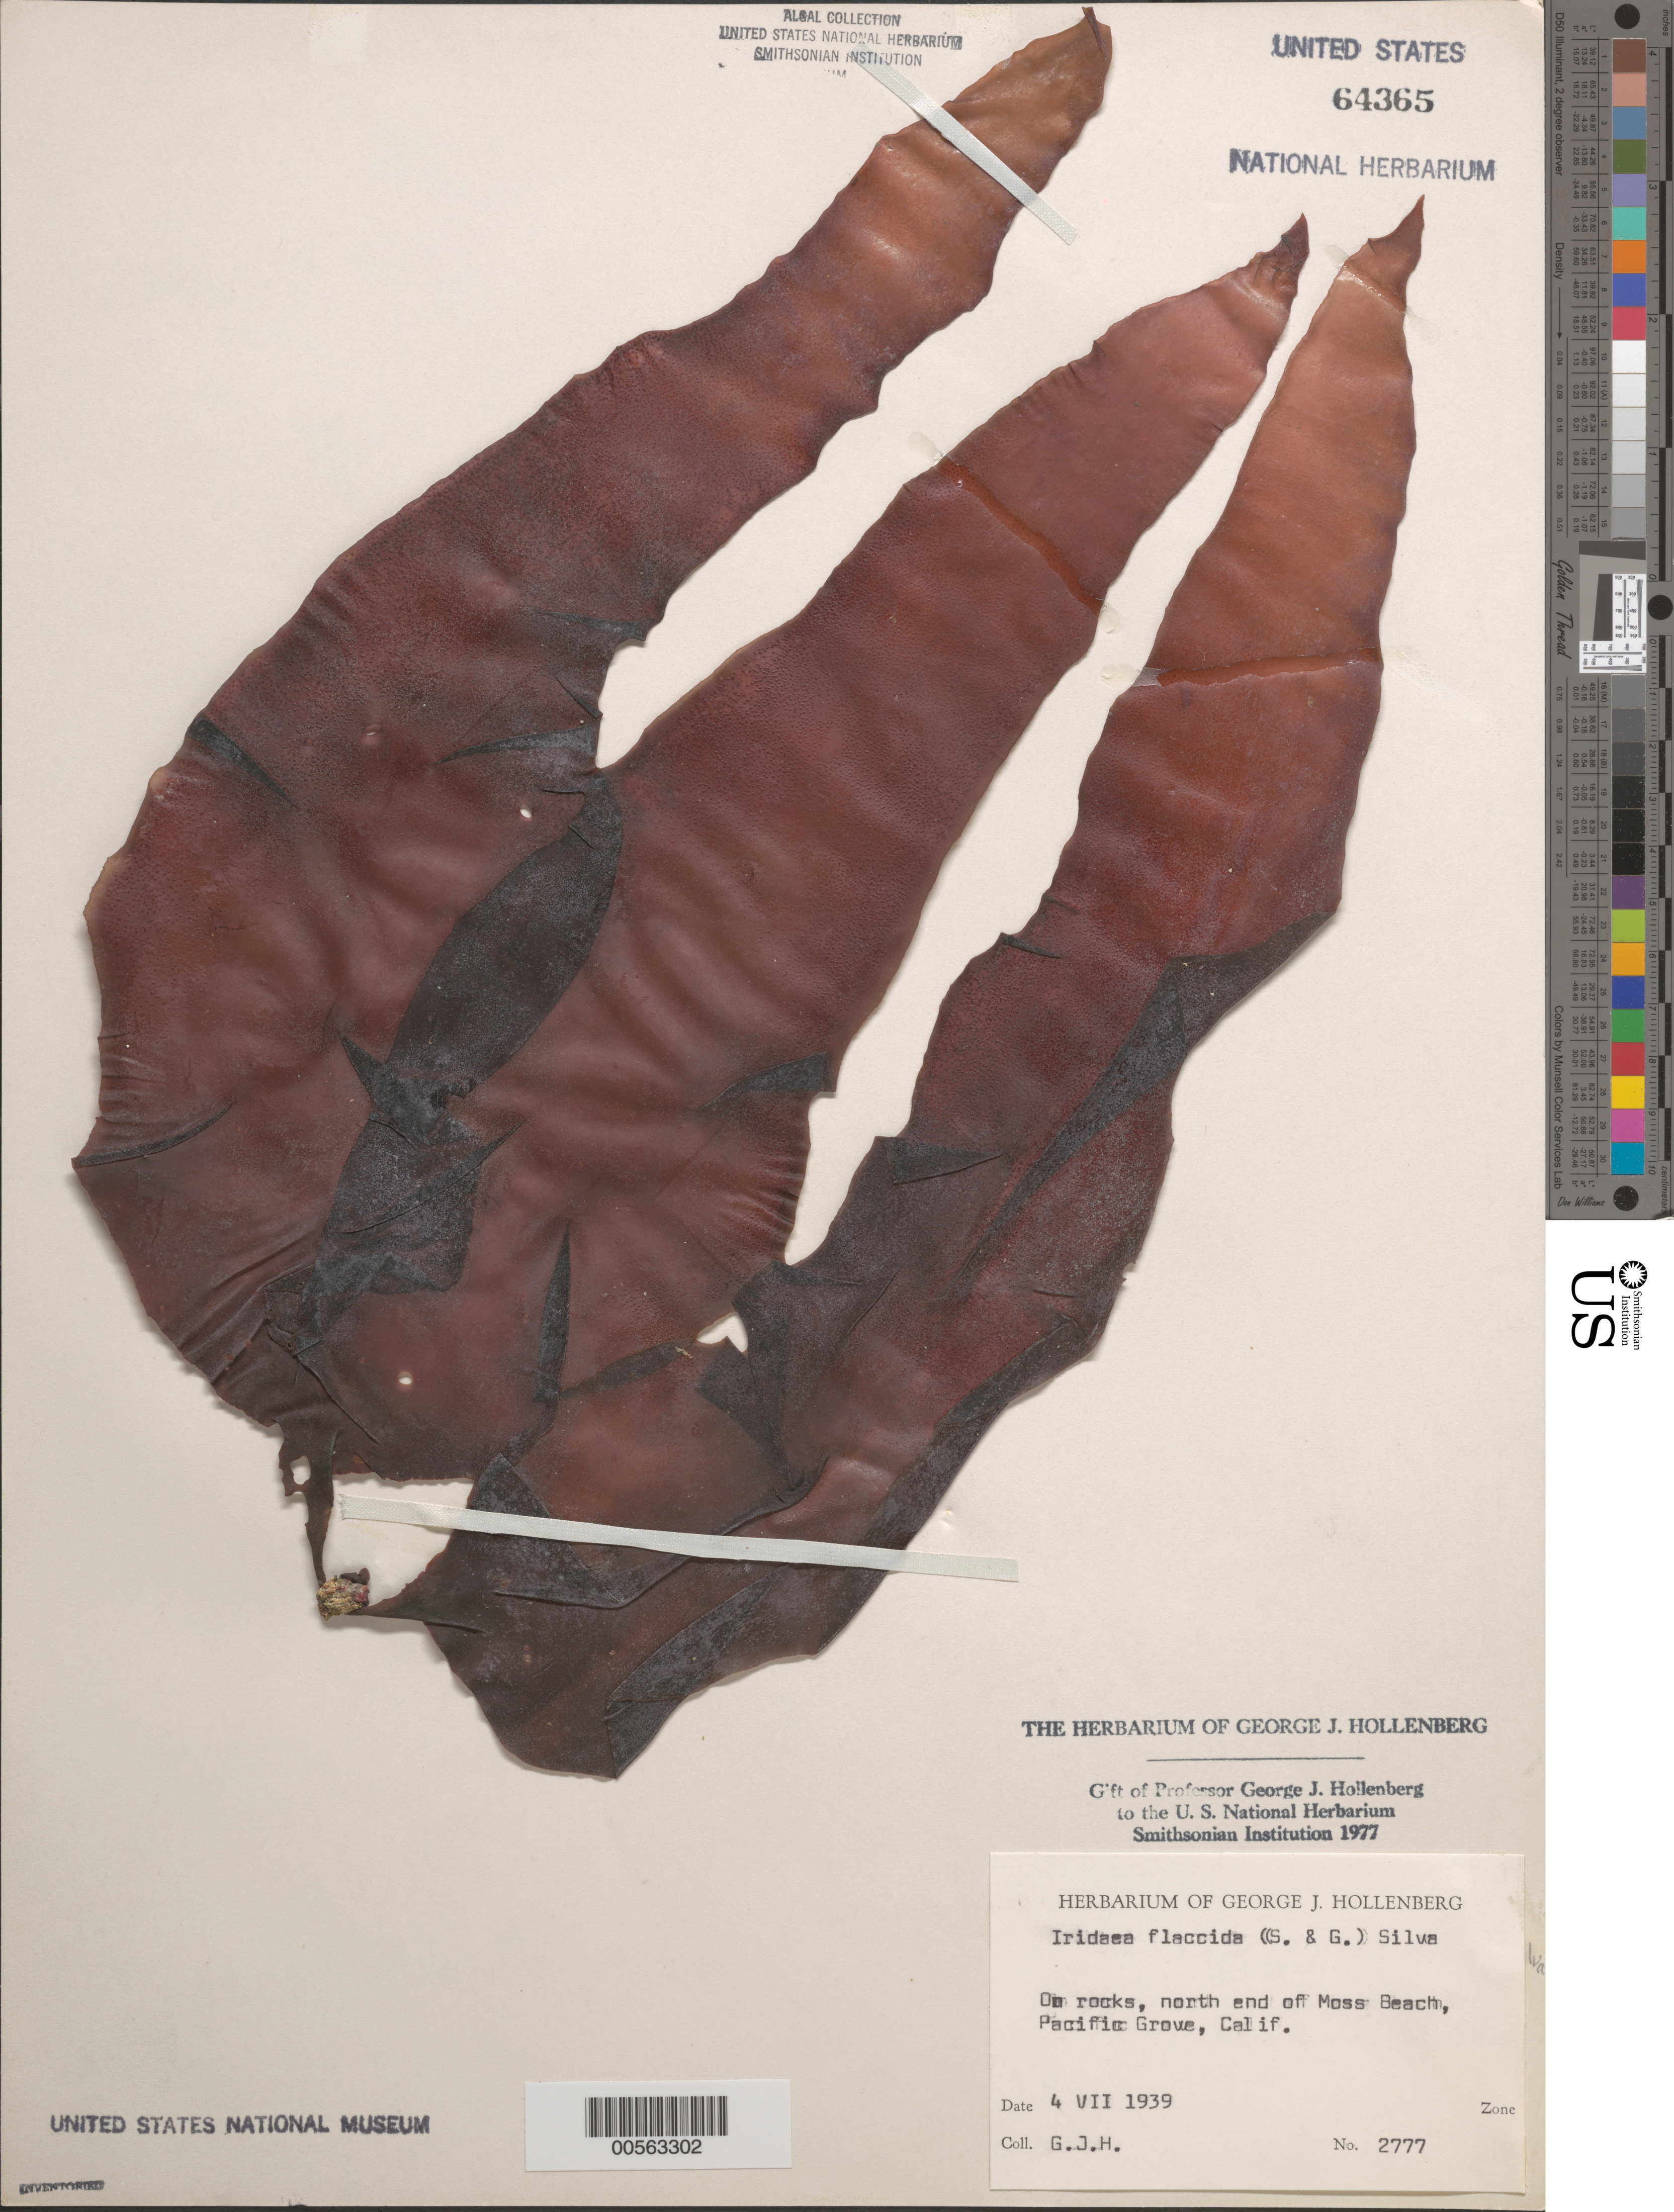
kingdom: Plantae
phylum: Rhodophyta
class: Florideophyceae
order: Gigartinales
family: Gigartinaceae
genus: Mazzaella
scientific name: Mazzaella flaccida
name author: (Setchell & N.L. Gardner) Fredericq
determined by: Algae name updating Project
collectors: G. Hollenberg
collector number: GJH 2777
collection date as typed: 04 Jul 1939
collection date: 1939-07-04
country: United States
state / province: California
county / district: Monterey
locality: Moss Beach, Pacific Grove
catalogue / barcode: US 64365